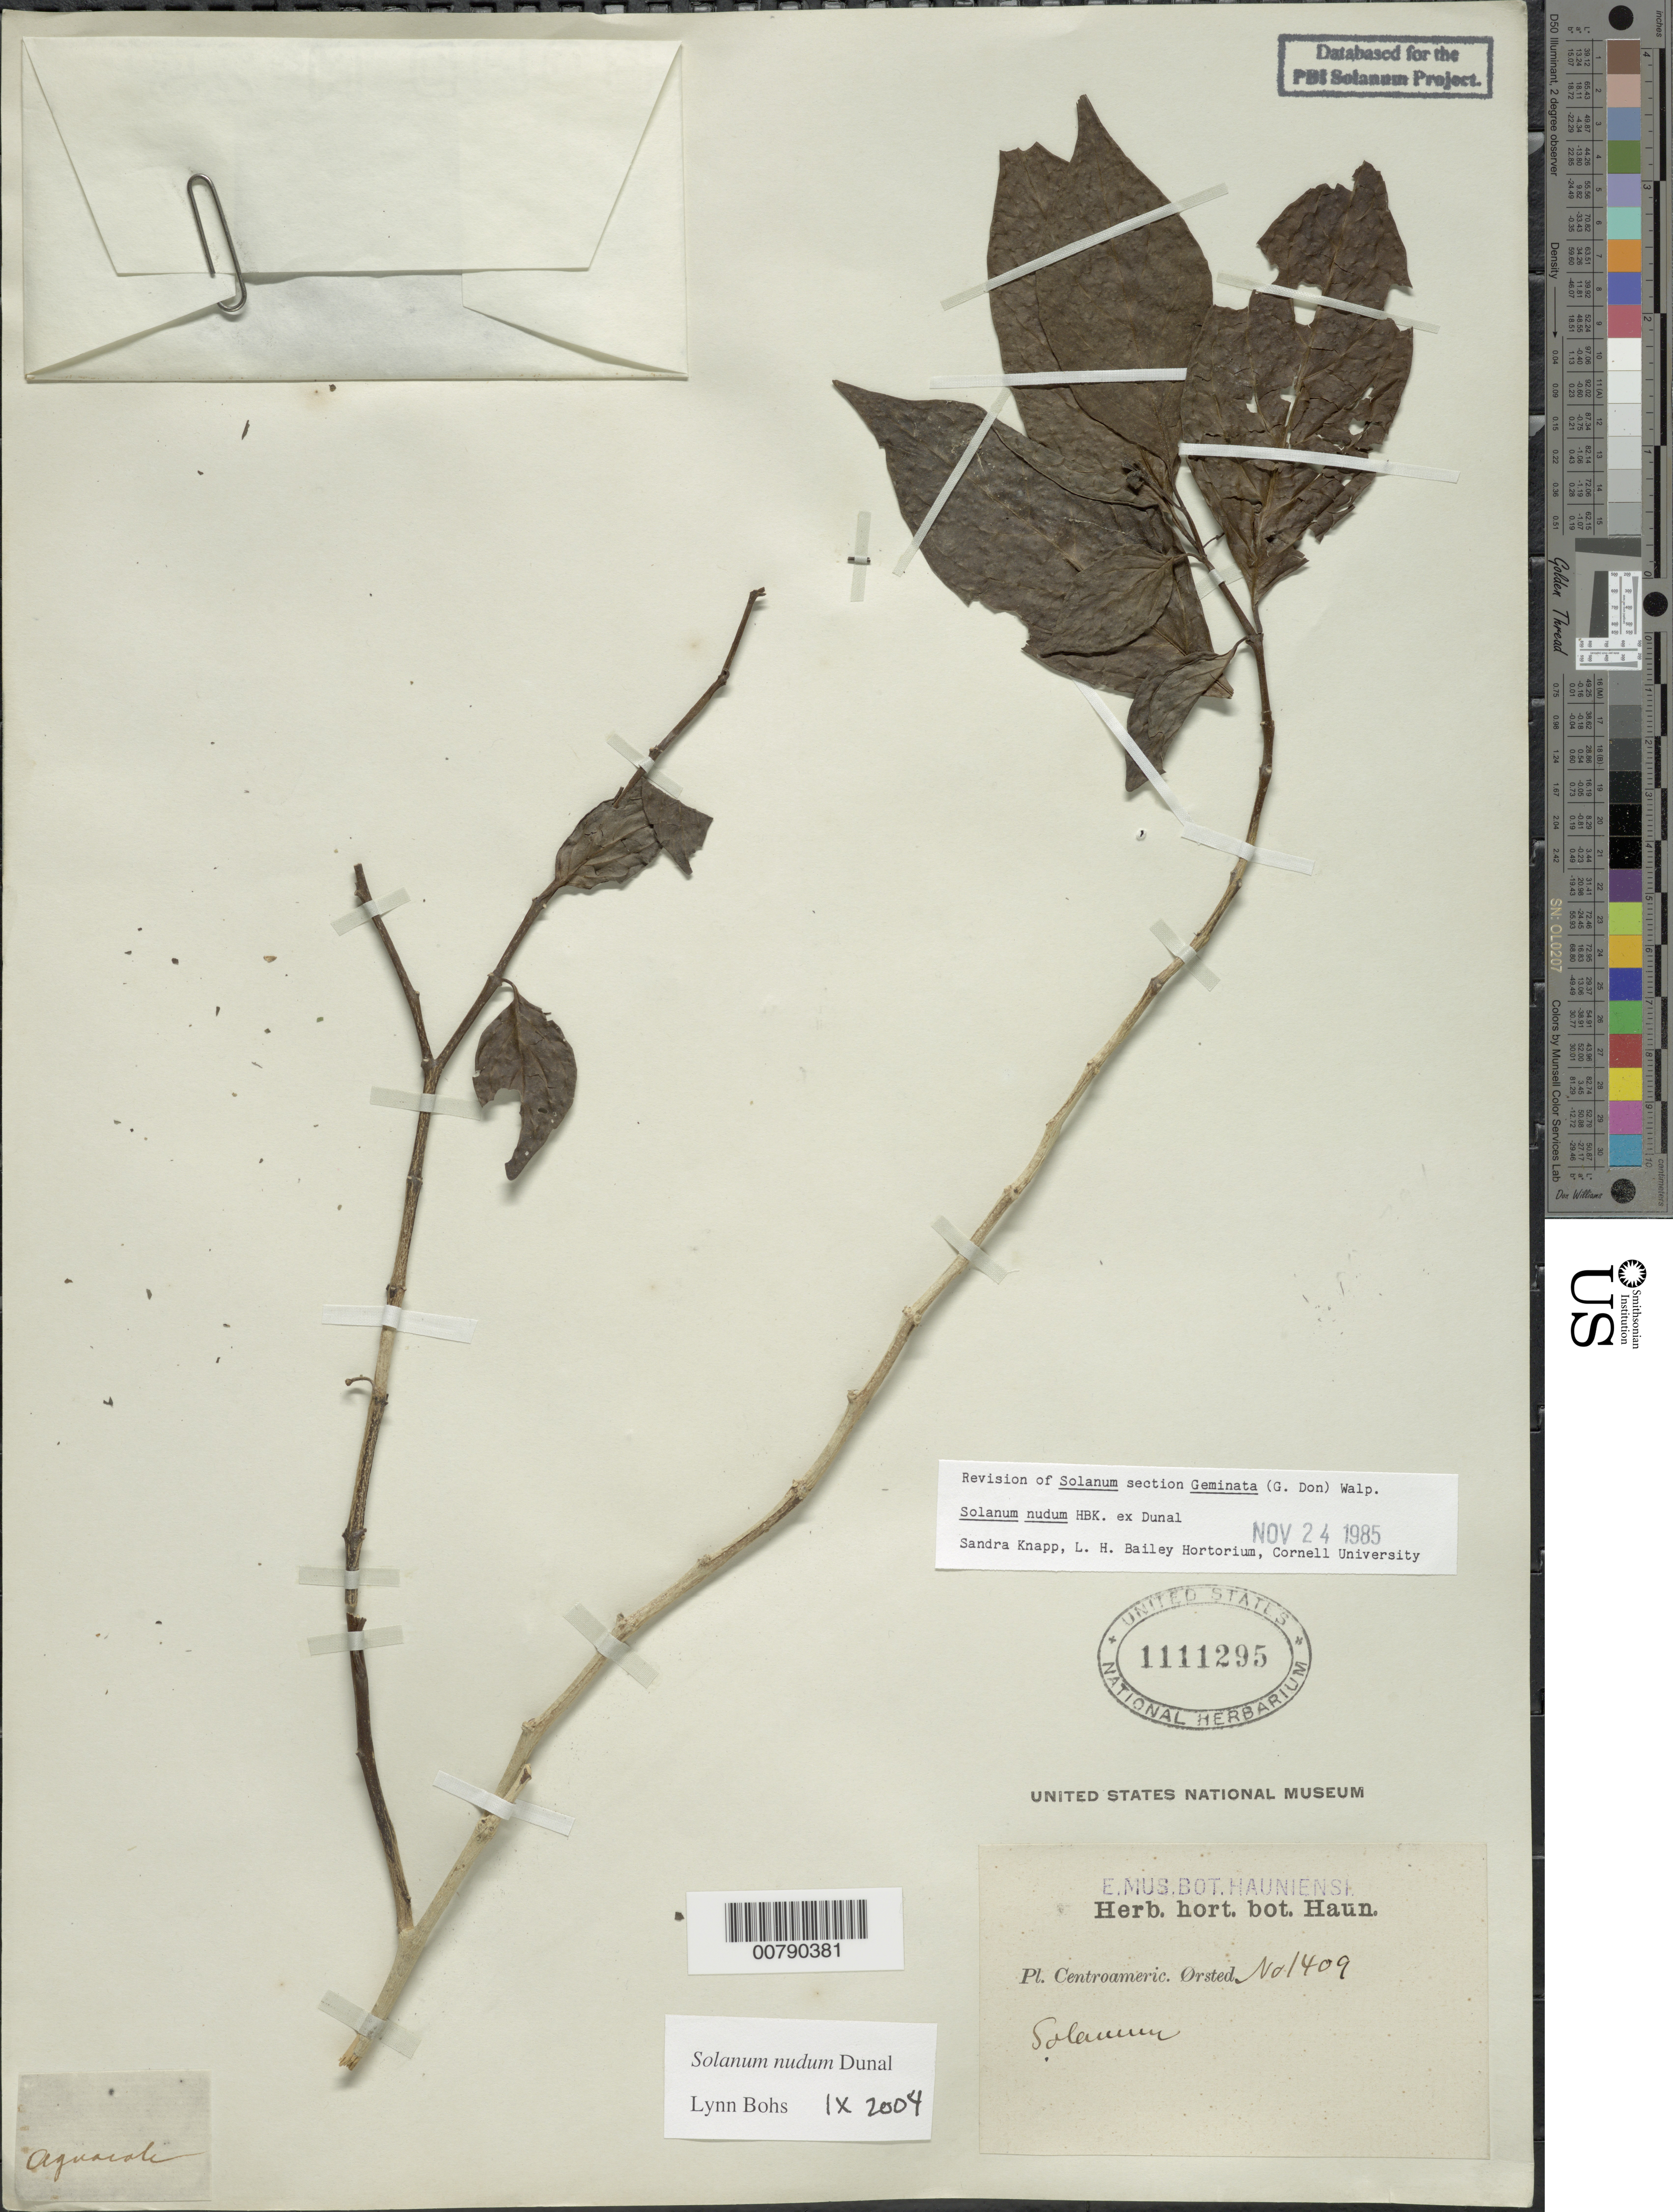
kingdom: Plantae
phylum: Tracheophyta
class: Magnoliopsida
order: Solanales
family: Solanaceae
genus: Solanum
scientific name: Solanum nudum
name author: Dunal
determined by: Bohs, L. A.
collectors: A. S. Oersted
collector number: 1409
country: Costa Rica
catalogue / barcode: US 1111295